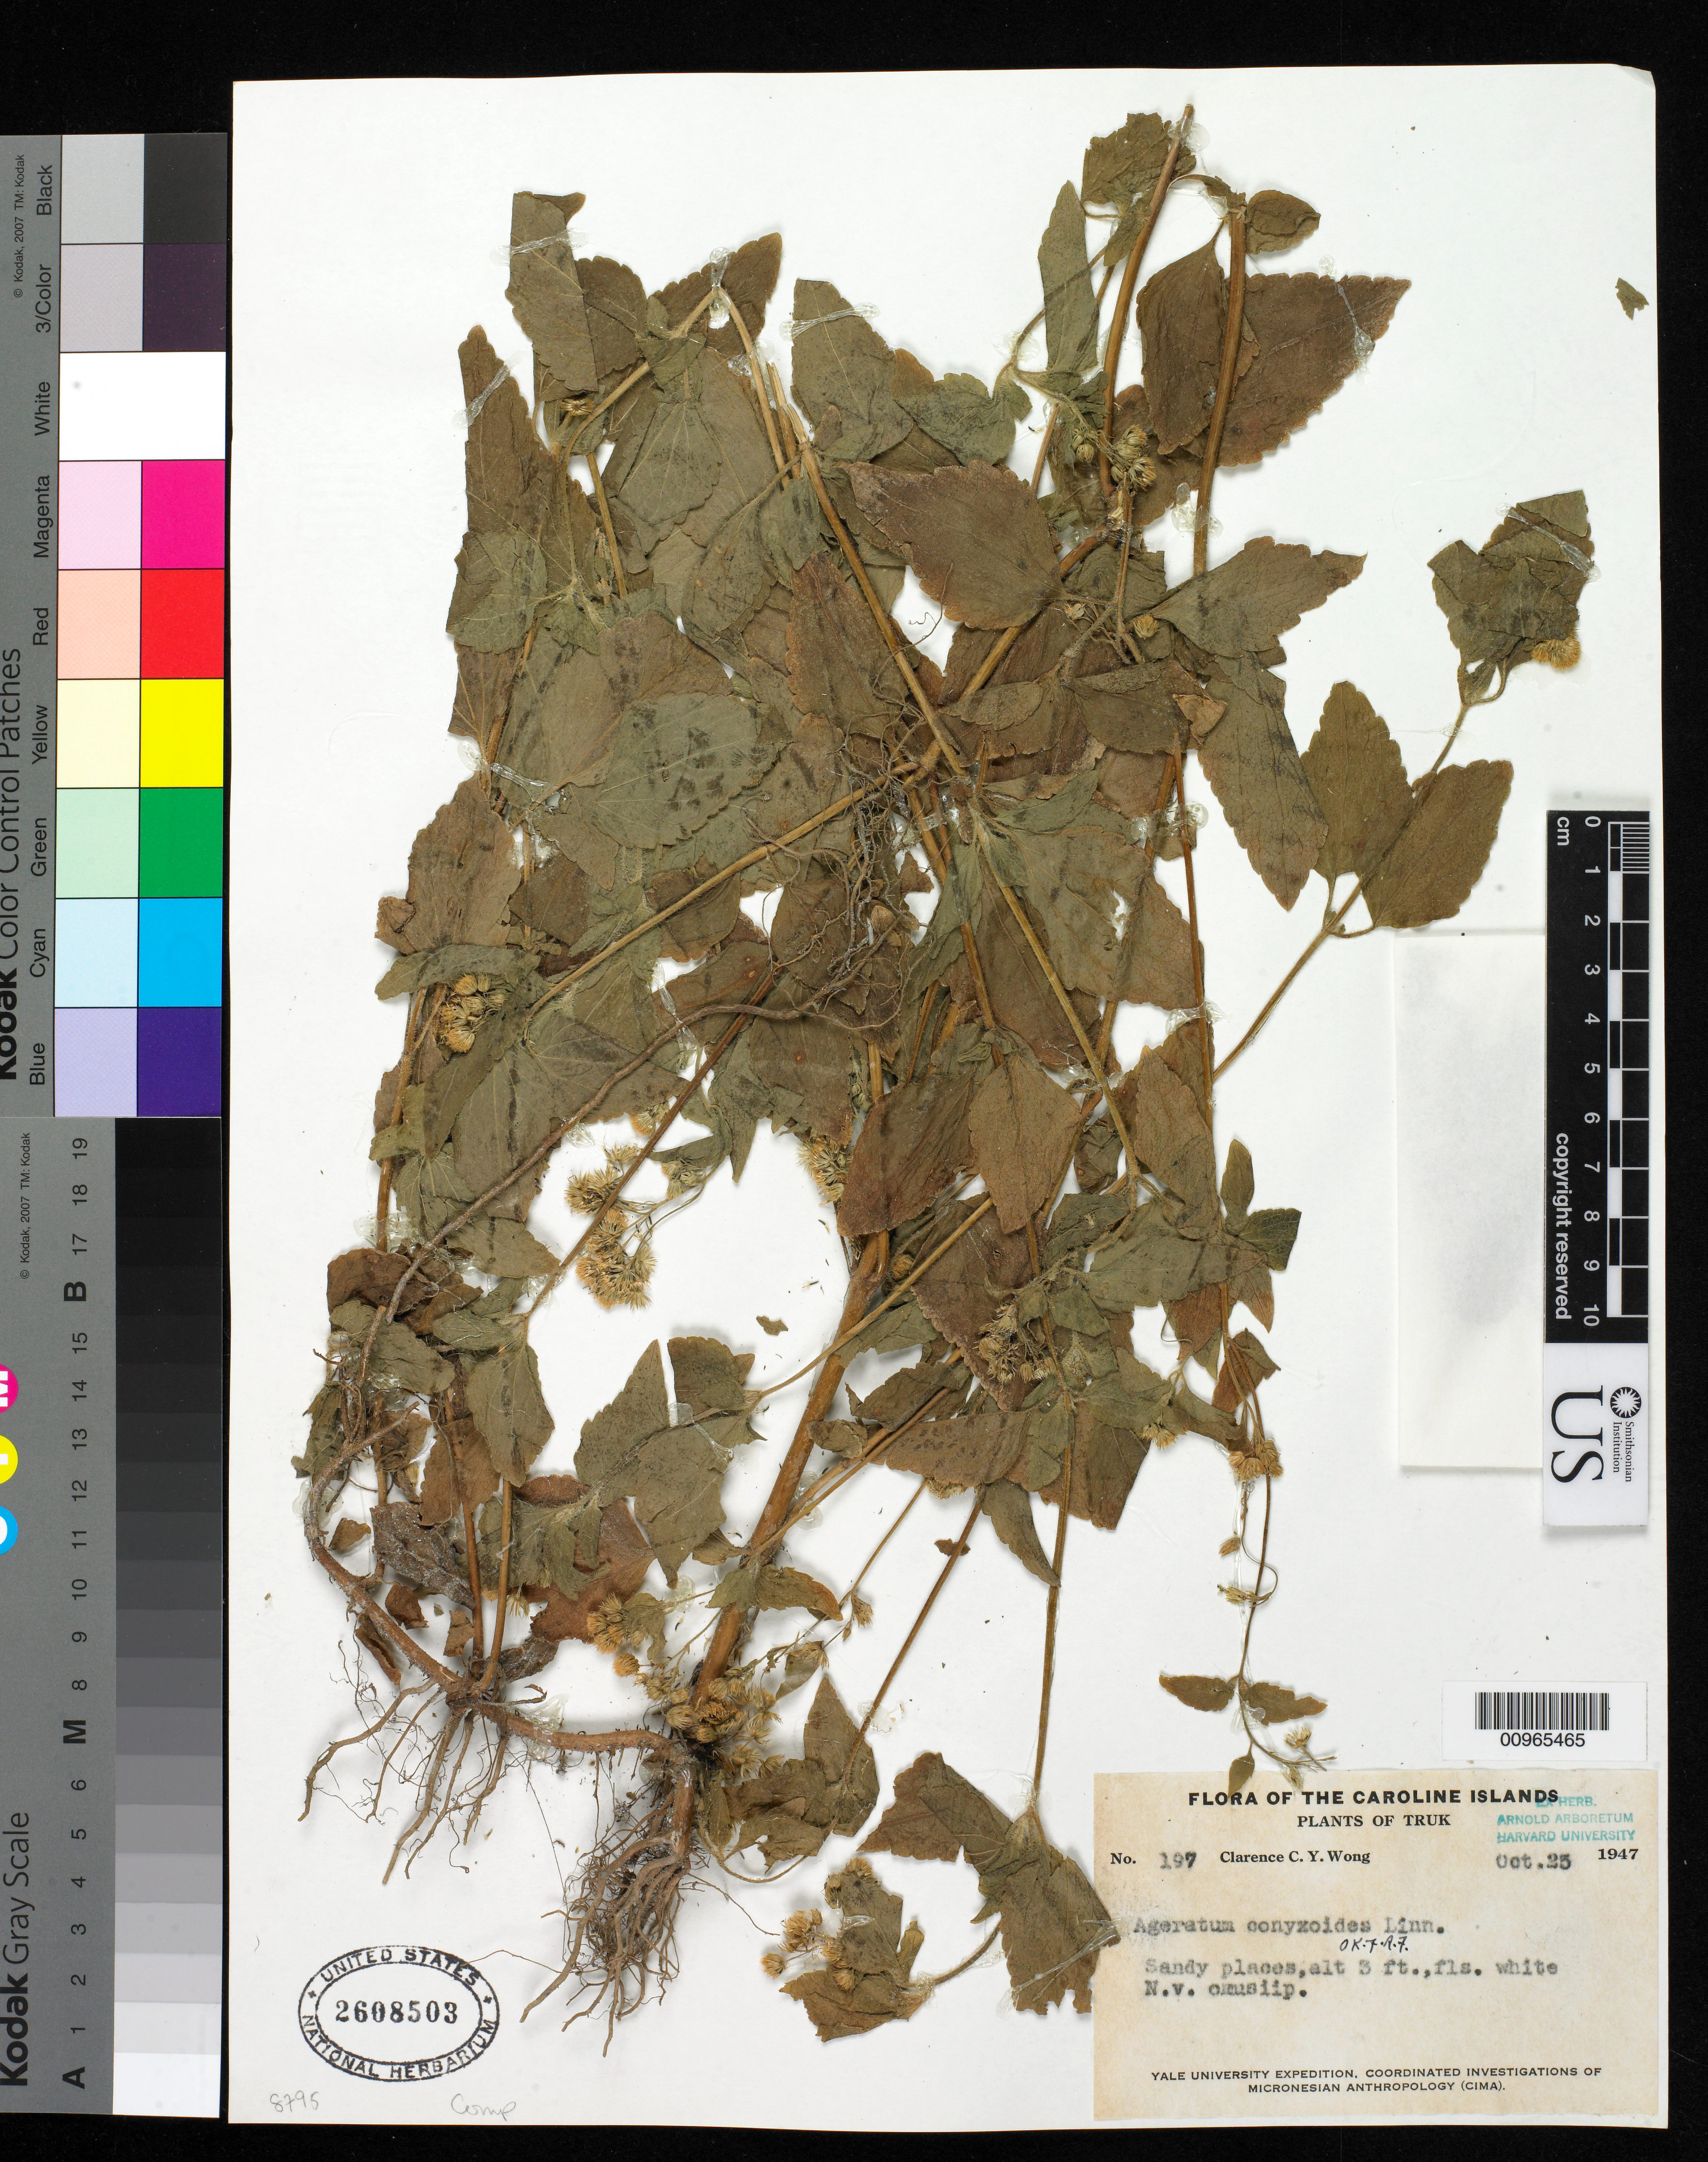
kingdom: Plantae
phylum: Tracheophyta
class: Magnoliopsida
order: Asterales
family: Asteraceae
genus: Ageratum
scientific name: Ageratum conyzoides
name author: L.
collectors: C. Wong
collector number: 197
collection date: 1947-10-25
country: Micronesia, Federated States of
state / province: Truk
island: Truk (Chuuk) Is.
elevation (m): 1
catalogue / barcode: US 2608503